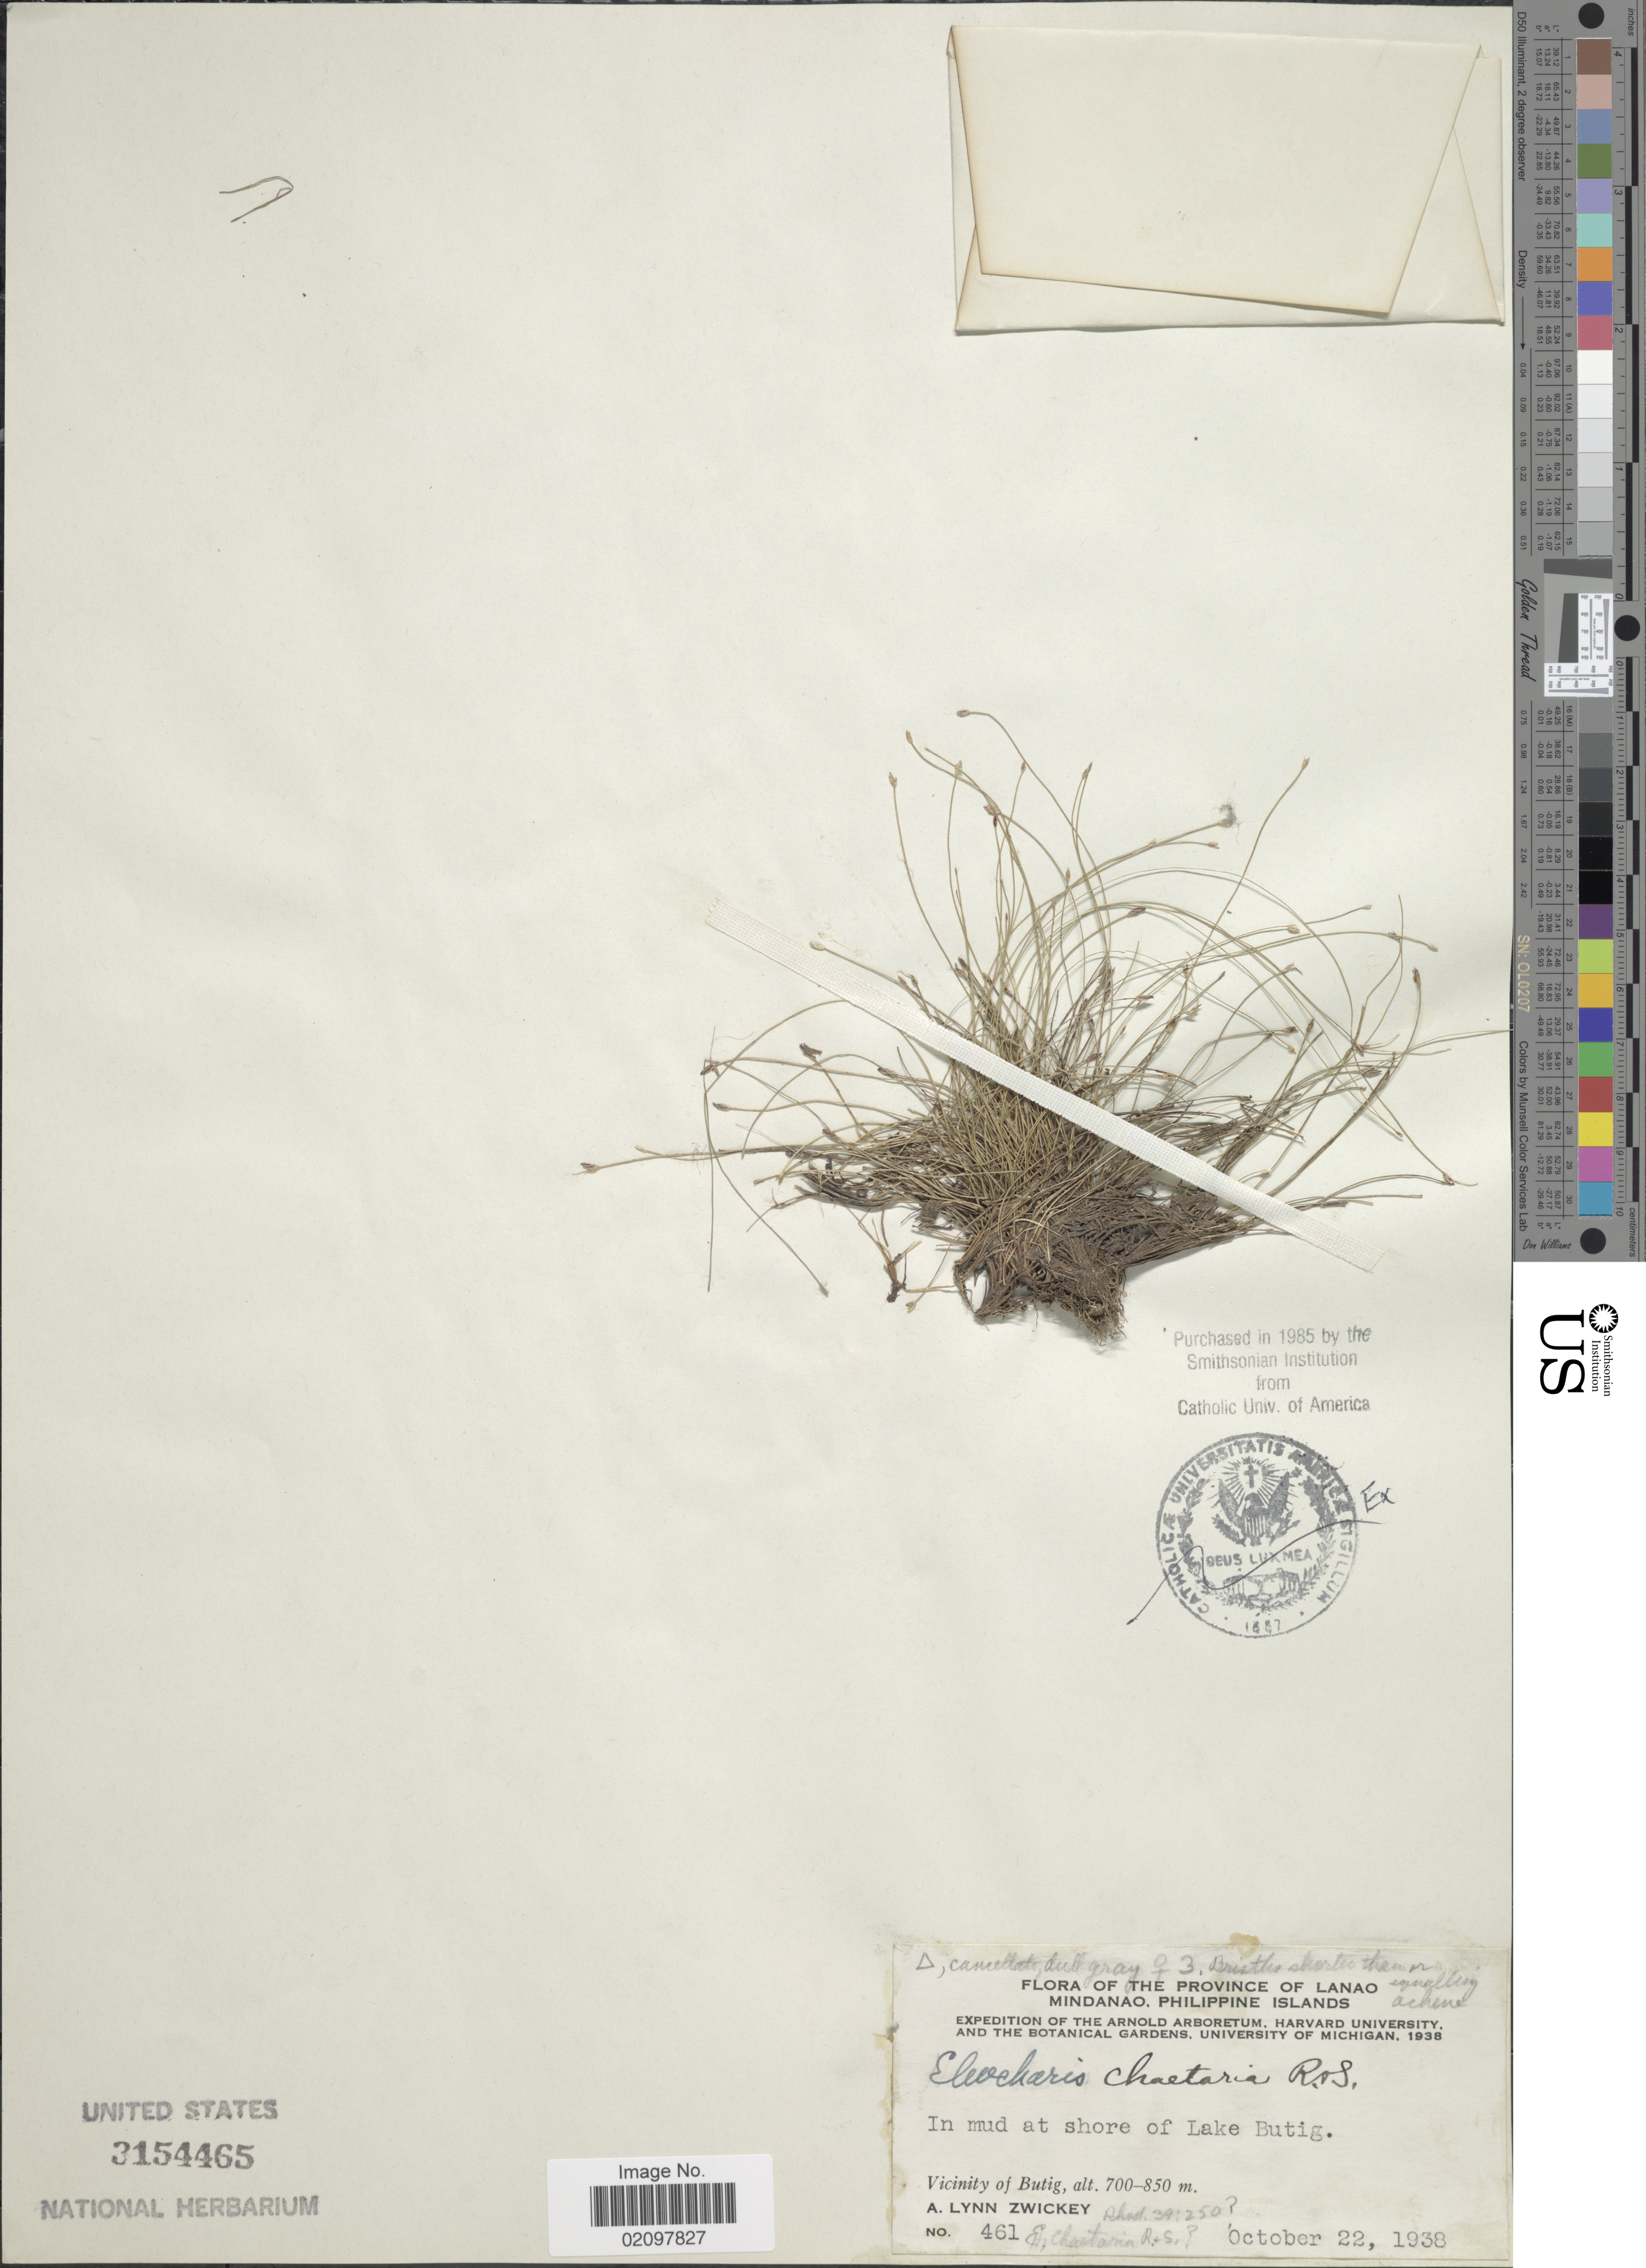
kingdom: Plantae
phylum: Tracheophyta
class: Liliopsida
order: Poales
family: Cyperaceae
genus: Eleocharis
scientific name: Eleocharis retroflexa subsp. chaetaria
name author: (Roem. & Schult.) T. Koyama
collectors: A. Zwickey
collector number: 461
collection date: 1938-10-22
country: Philippines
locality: The province of Lanao. Mindanao. In mud at shore of Lake Butig. Vicinity of Butig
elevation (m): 700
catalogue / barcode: US 3154465